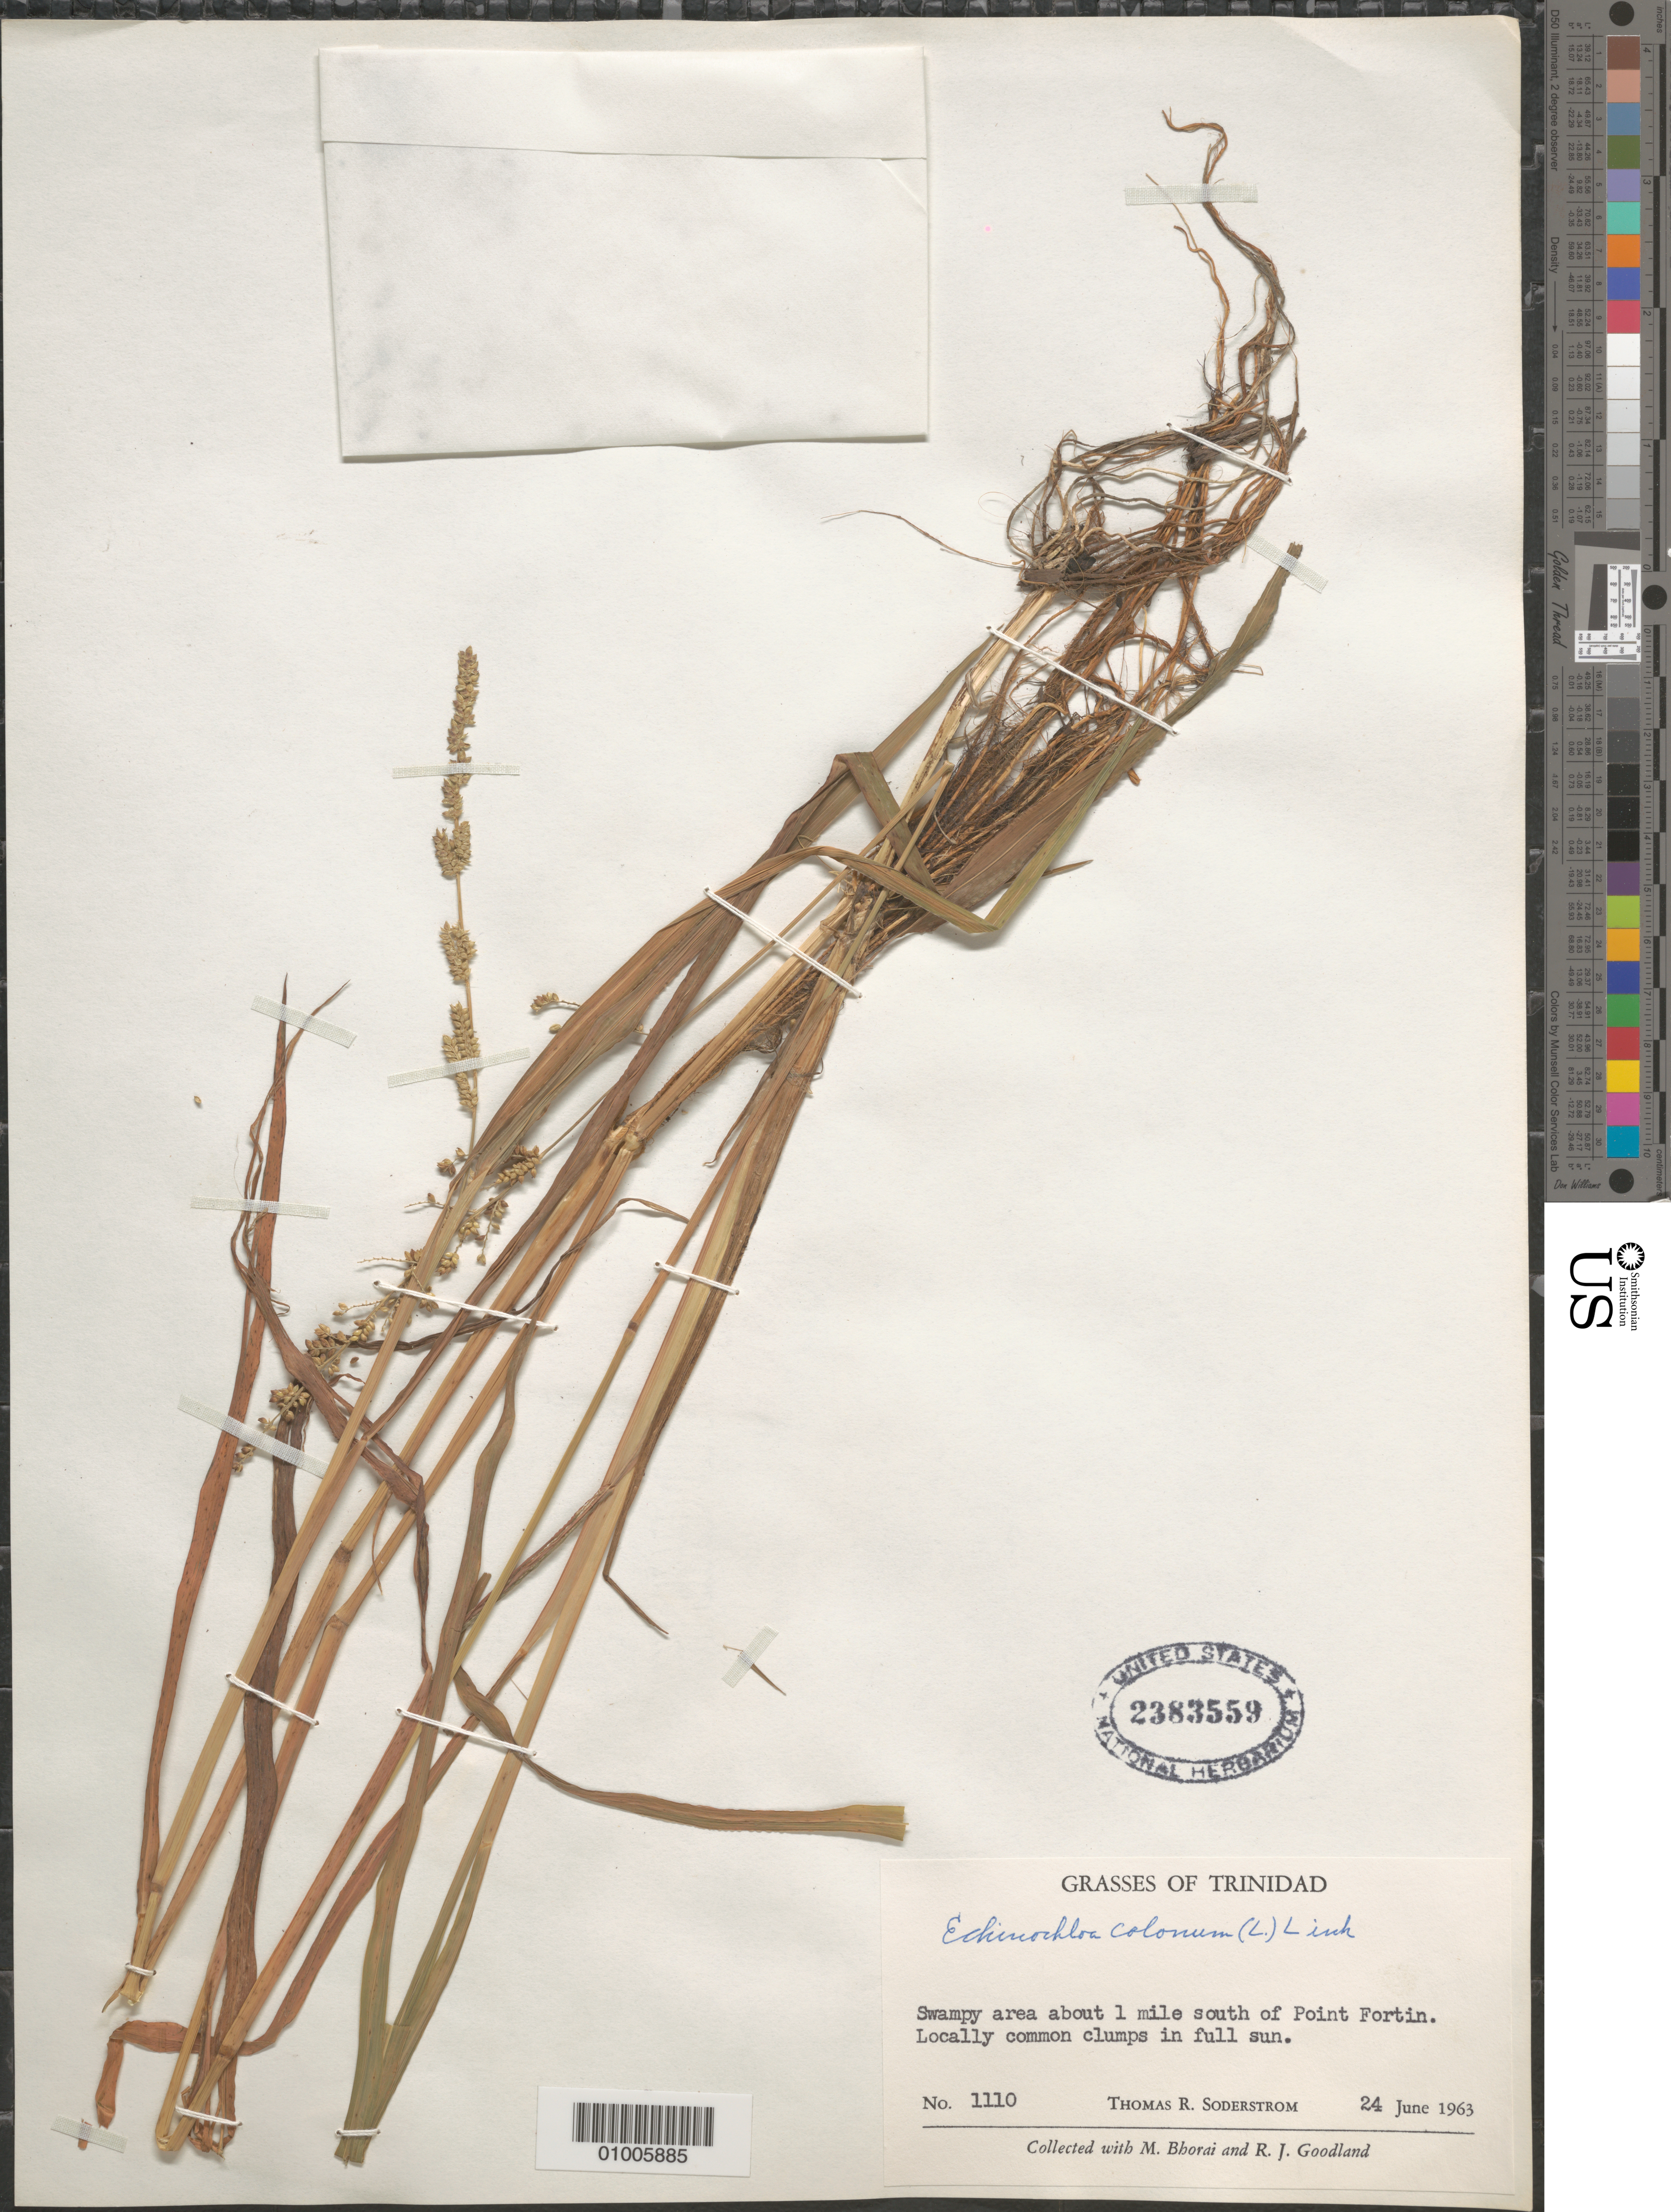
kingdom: Plantae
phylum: Tracheophyta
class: Liliopsida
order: Poales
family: Poaceae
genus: Echinochloa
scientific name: Echinochloa colona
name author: (L.) Link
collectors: T. R. Soderstrom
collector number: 1110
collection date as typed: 24 Jan 1963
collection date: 1963-01-24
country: Trinidad and Tobago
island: Trinidad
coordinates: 0 N, 0 E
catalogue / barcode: US 2383559